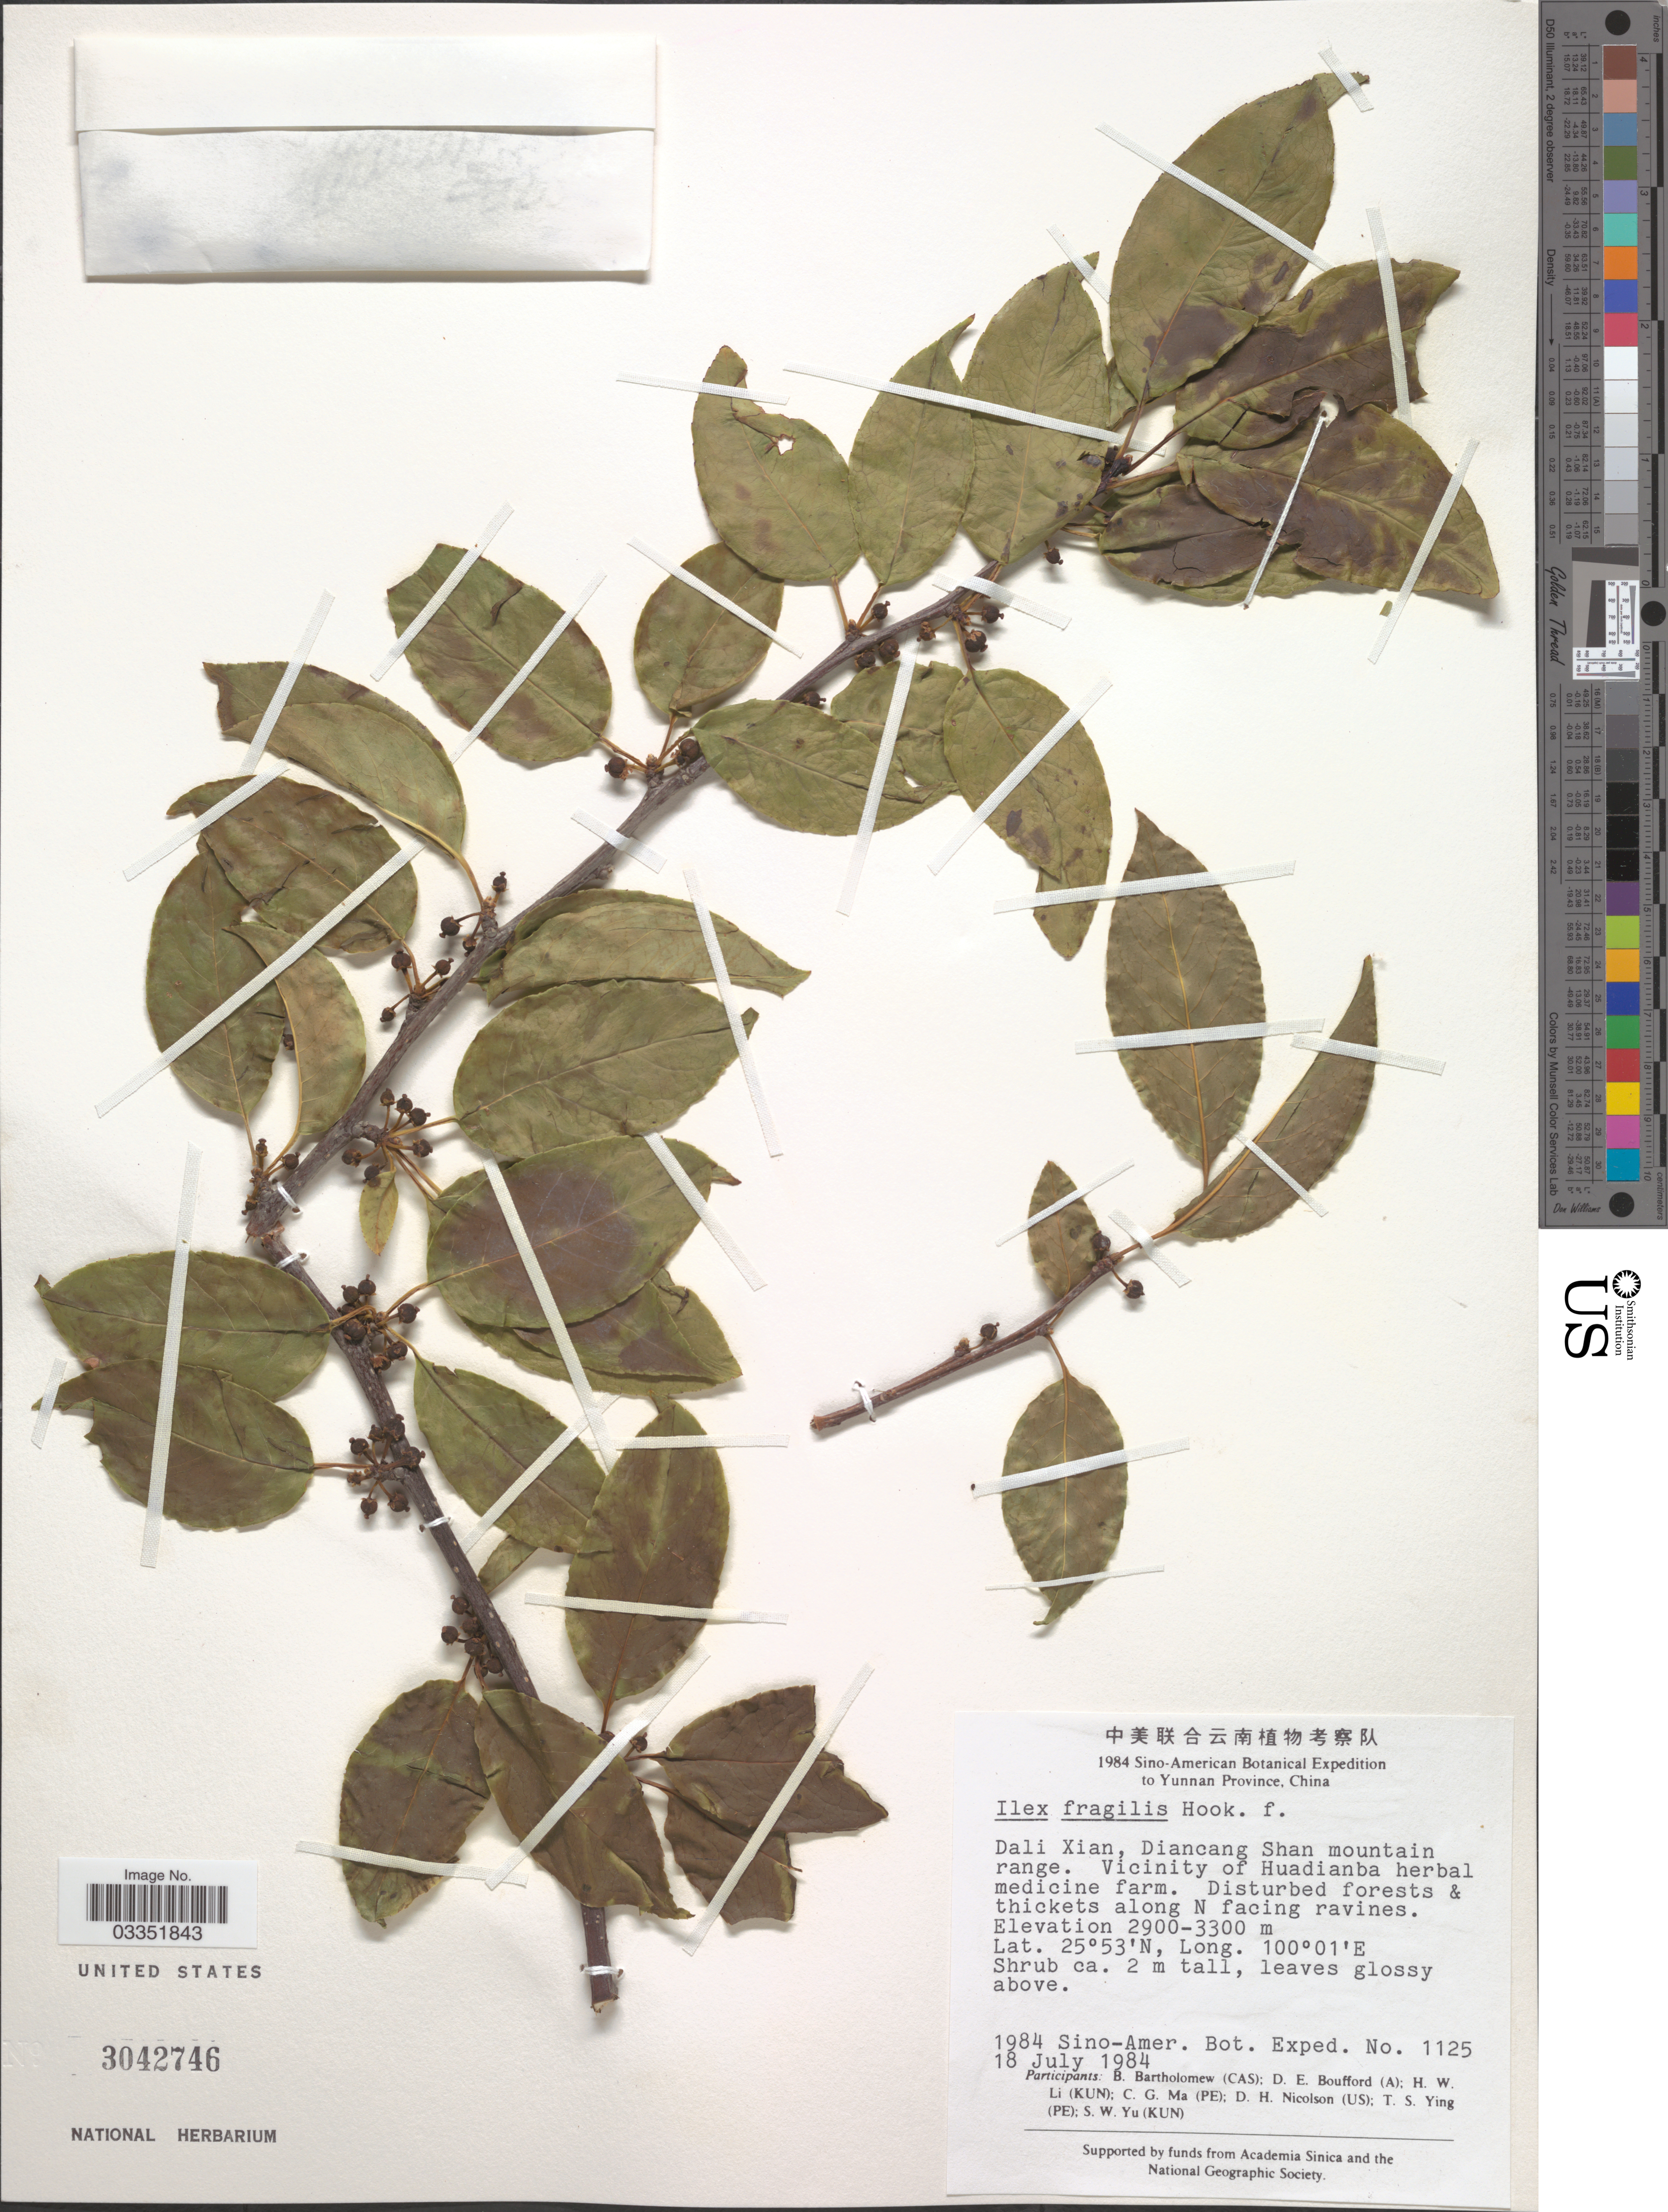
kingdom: Plantae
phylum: Tracheophyta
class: Magnoliopsida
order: Aquifoliales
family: Aquifoliaceae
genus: Ilex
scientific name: Ilex fragilis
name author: Hook. f.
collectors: Sino-Amer. Bot. Exped. 1984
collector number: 1125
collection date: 1984-07-18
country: China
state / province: Yunnan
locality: Dali Xian, Diancang Shan mountain range. Vicinity of Huadianba herbal medicine farm.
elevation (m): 2900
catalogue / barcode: US 3042746